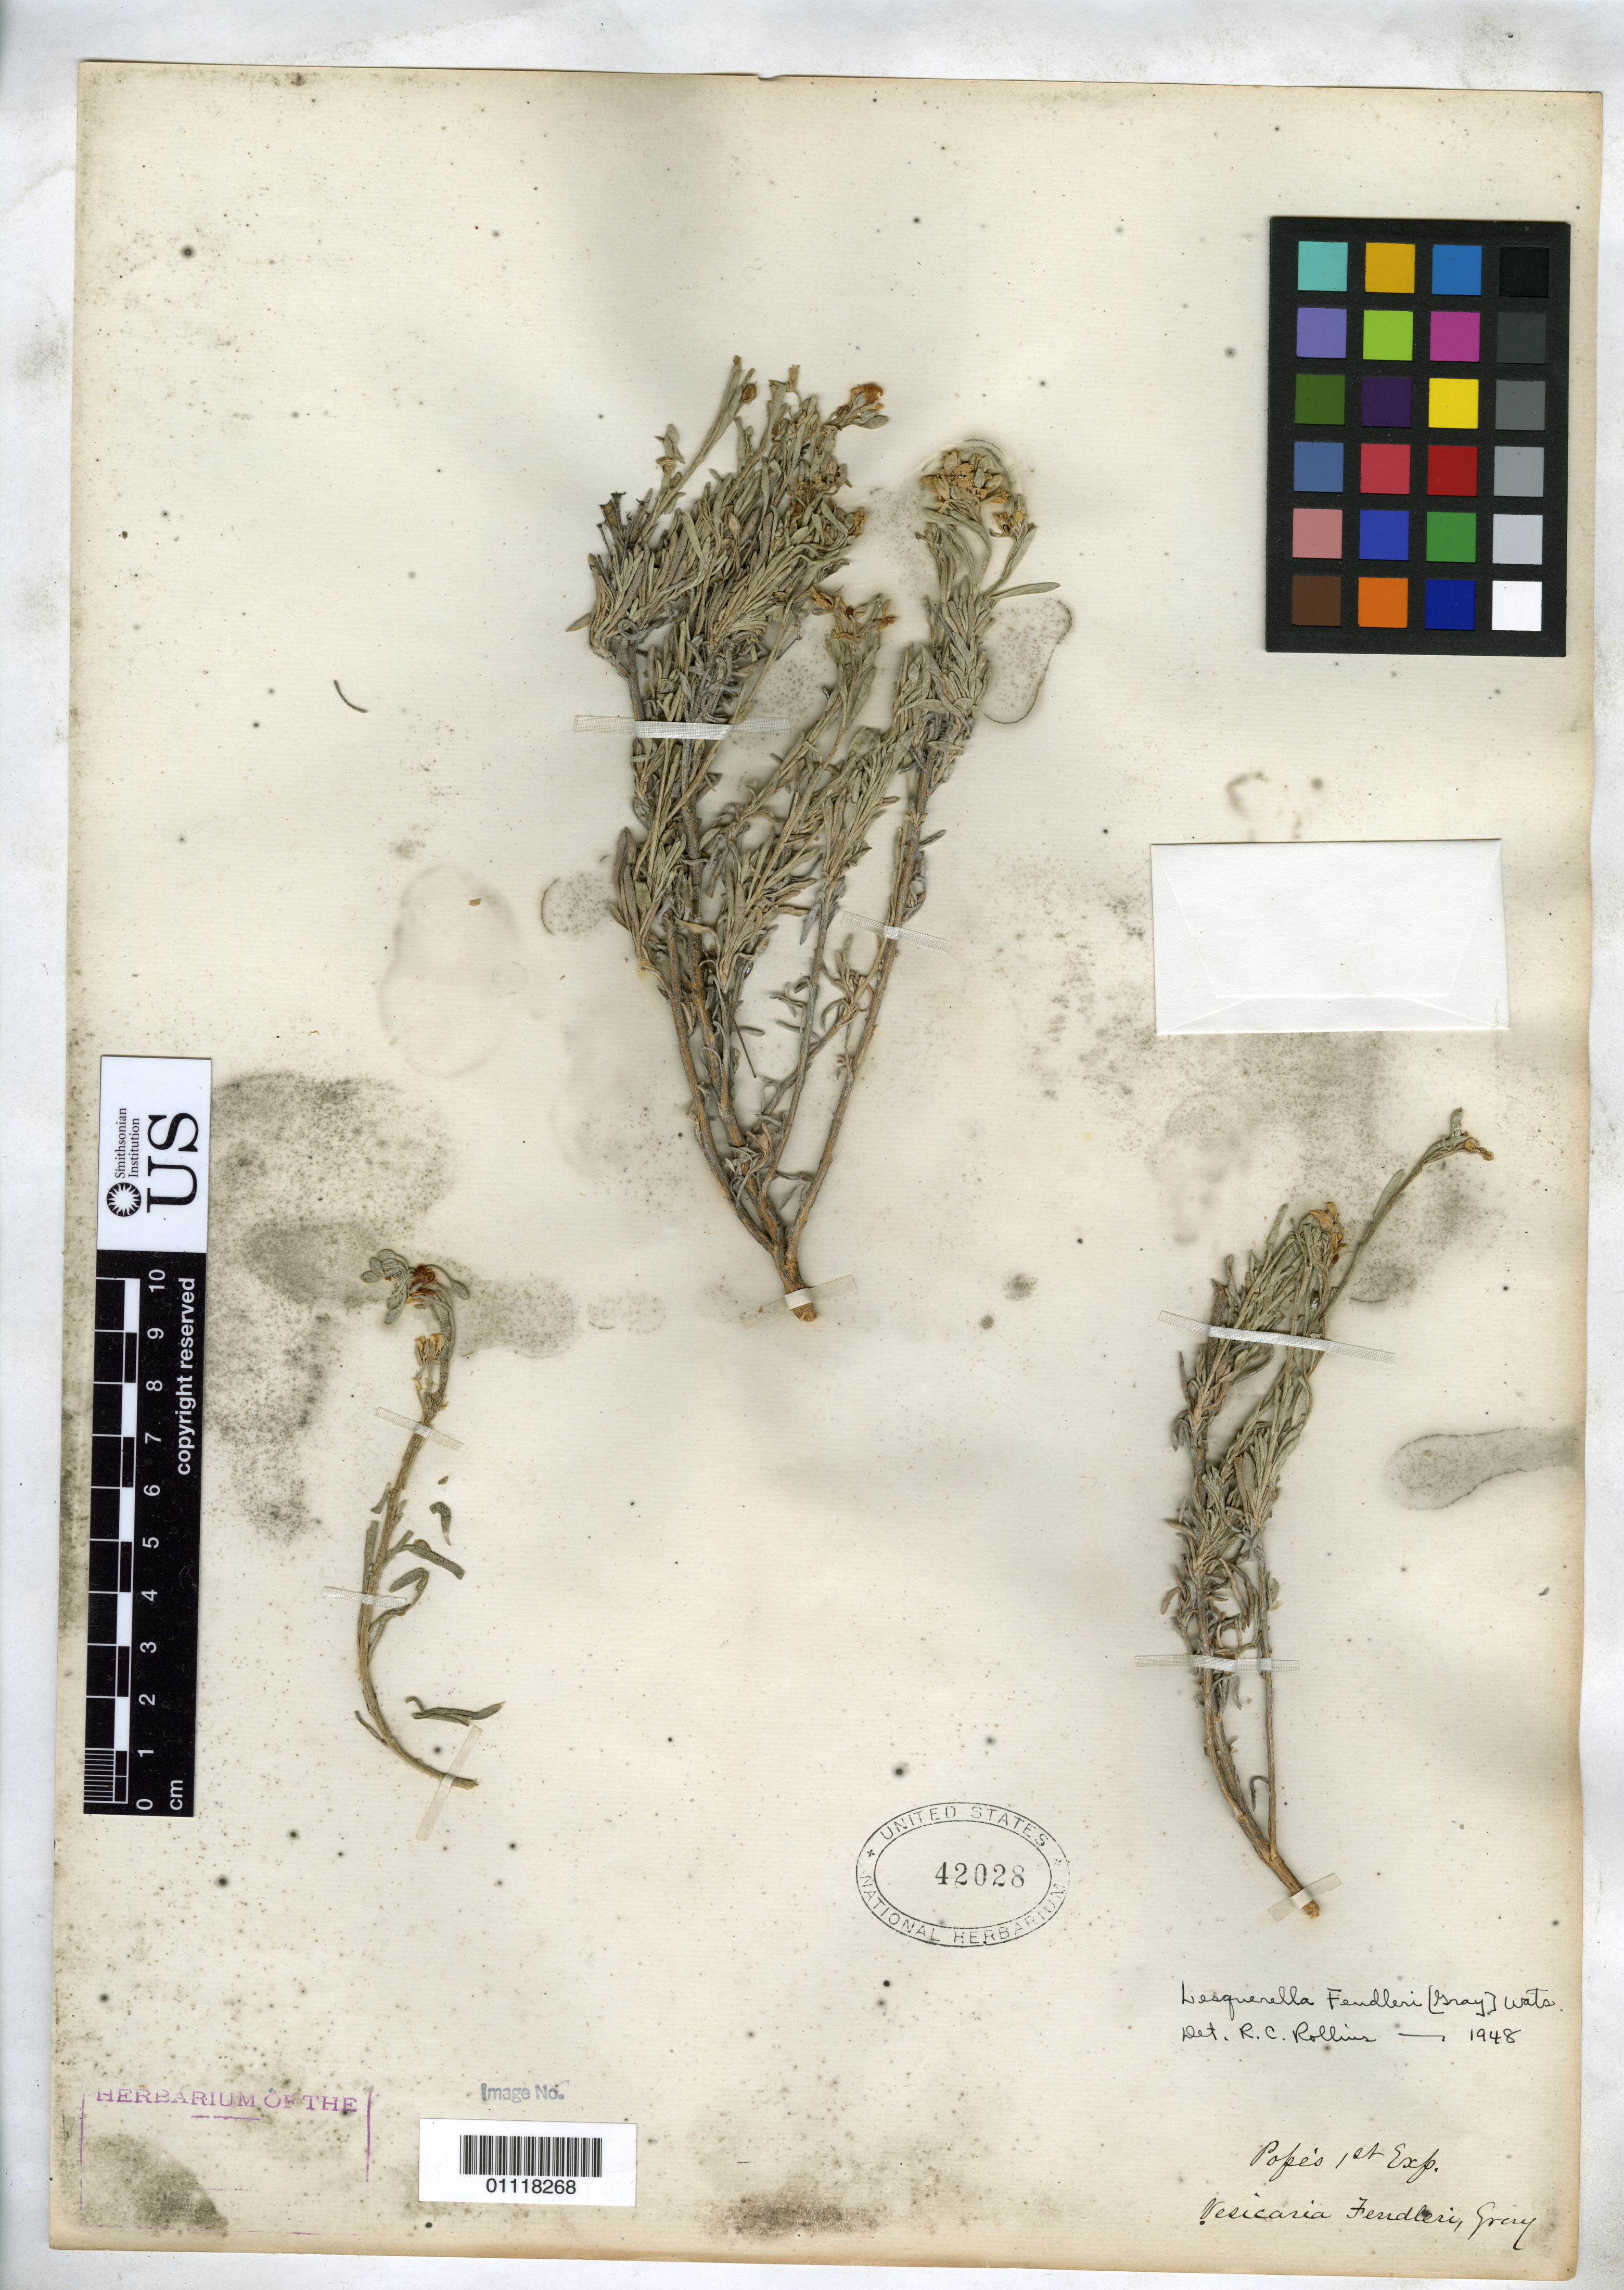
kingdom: Plantae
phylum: Tracheophyta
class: Magnoliopsida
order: Brassicales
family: Brassicaceae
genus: Lesquerella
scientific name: Lesquerella fendleri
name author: (A. Gray) S. Watson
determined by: Rollins, Reed C., (GH), Harvard University Herbaria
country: United States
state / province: New Mexico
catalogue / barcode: US 42028